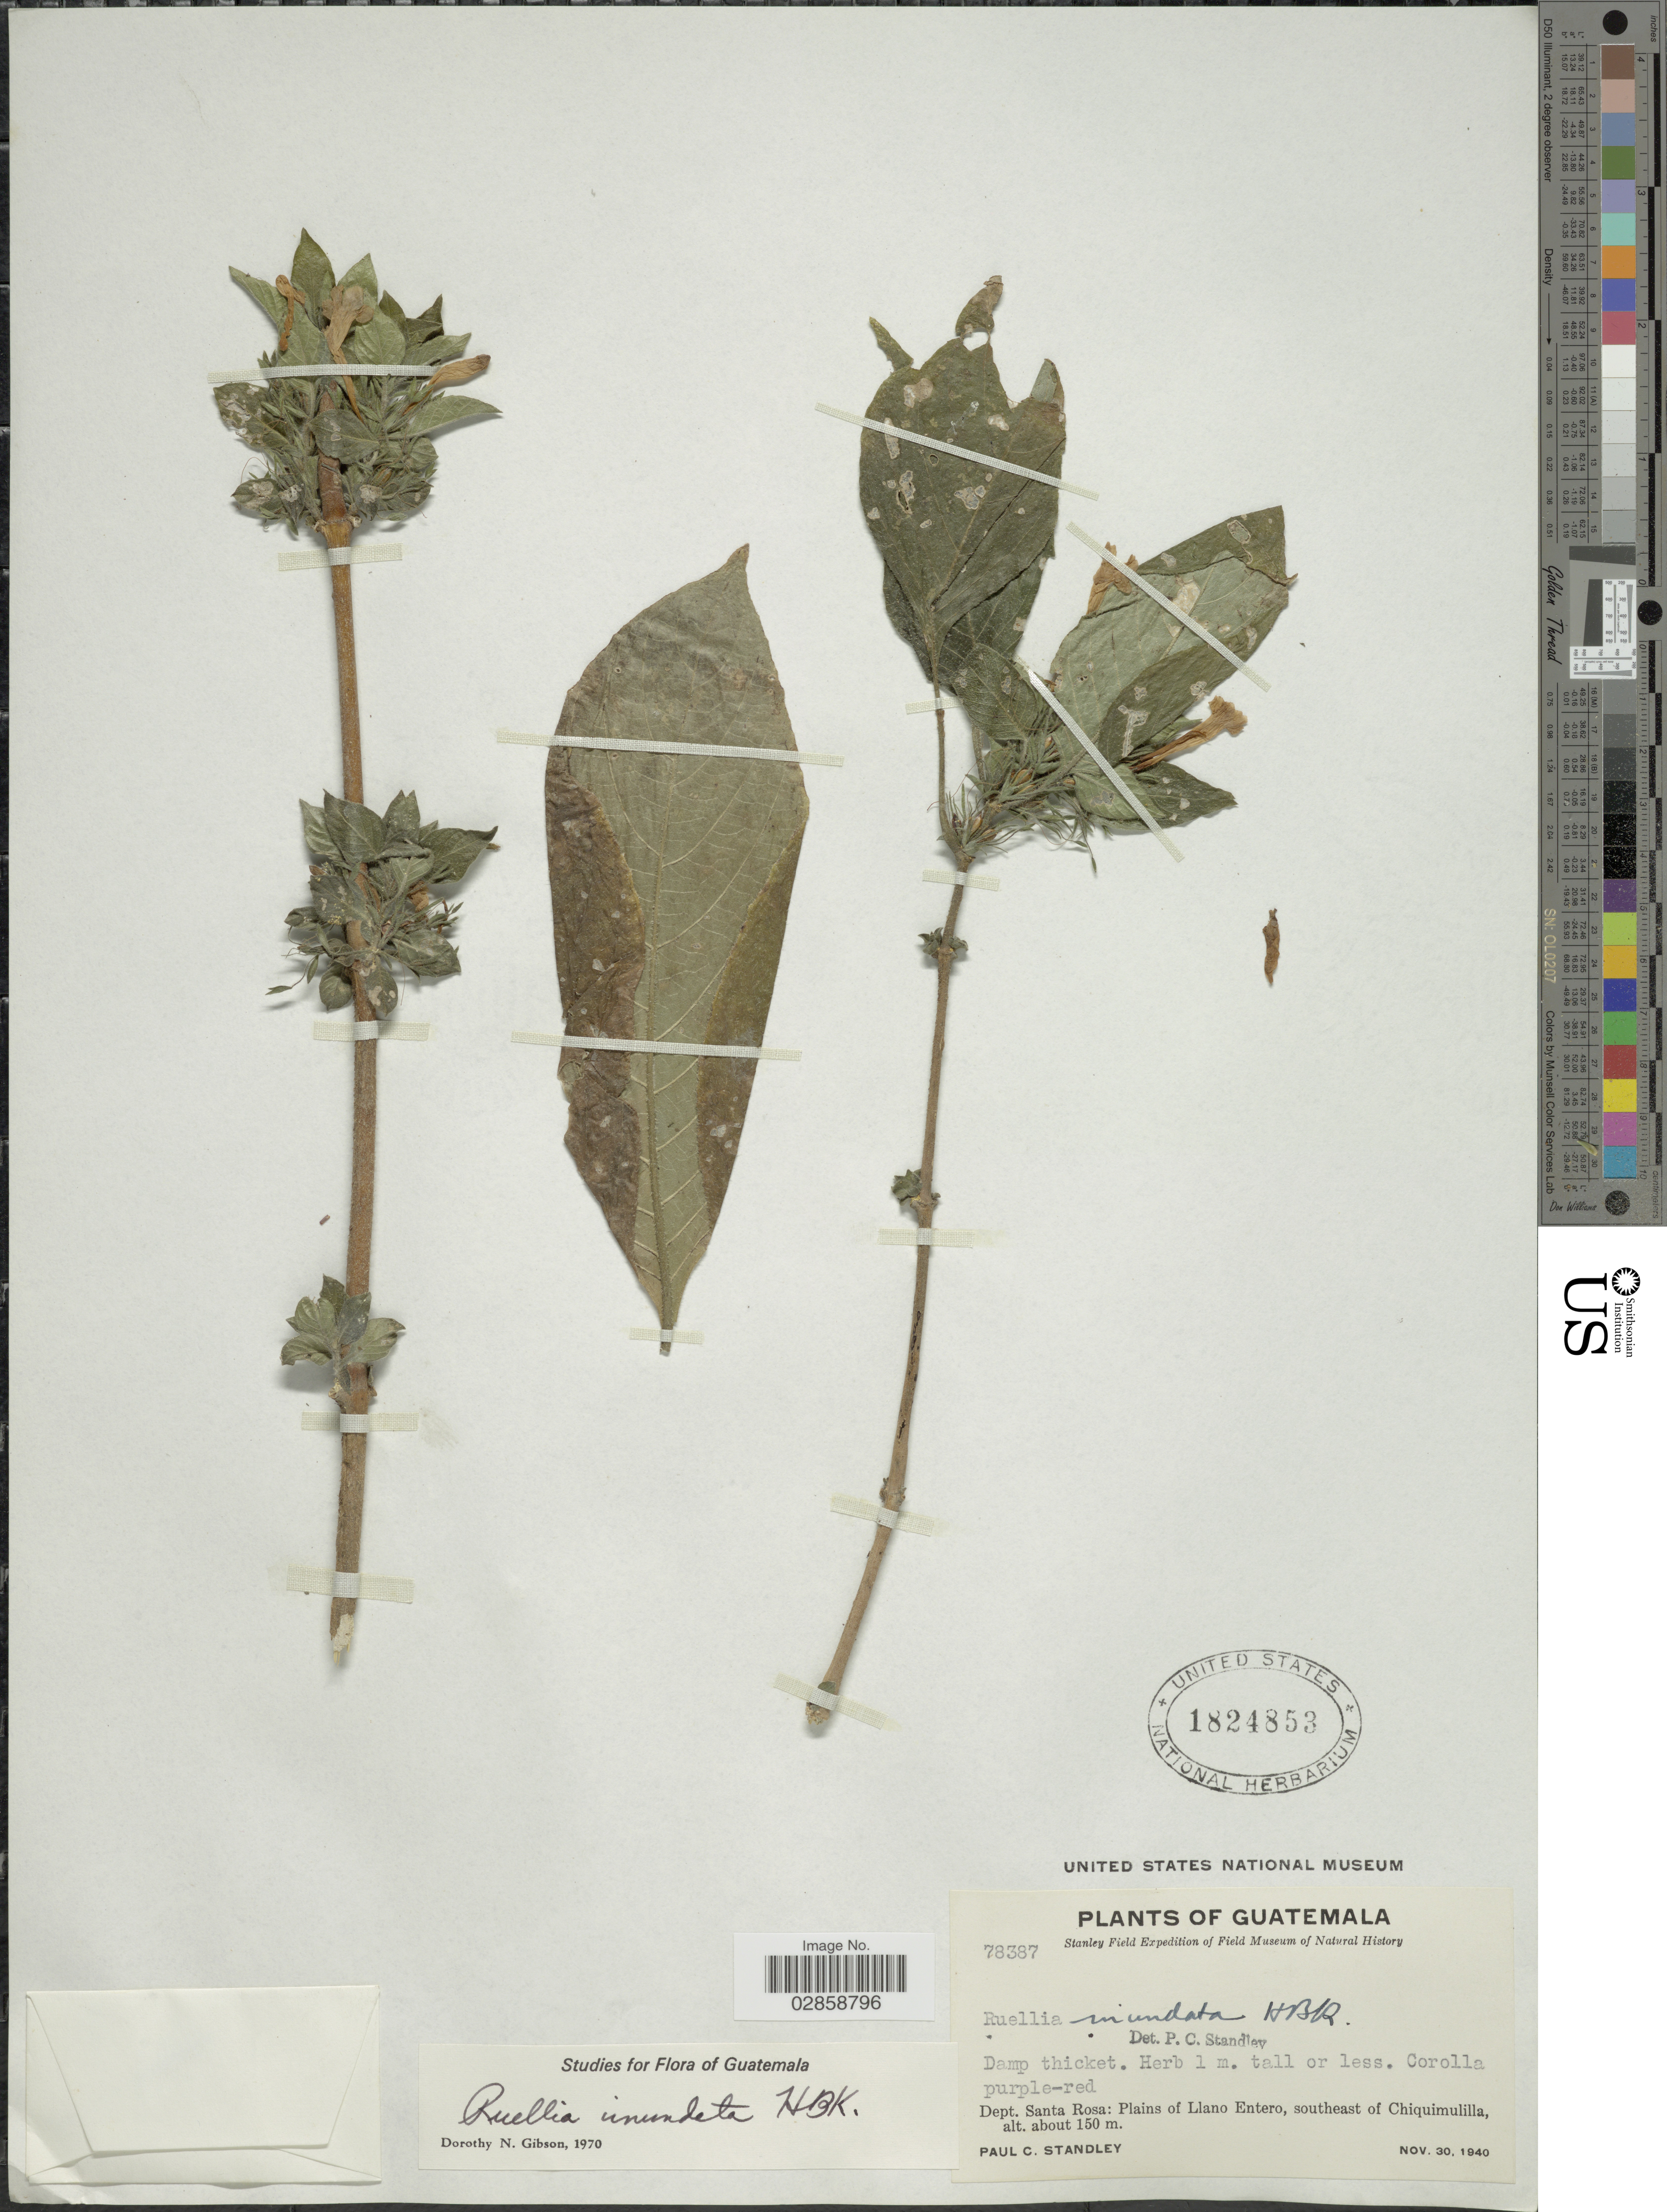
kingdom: Plantae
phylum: Tracheophyta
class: Magnoliopsida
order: Lamiales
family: Acanthaceae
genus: Ruellia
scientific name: Ruellia inundata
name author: Kunth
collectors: P. C. Standley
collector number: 78387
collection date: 1940-11-30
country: Guatemala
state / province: Santa Rosa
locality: Dept. Santa Rosa: Plains of Llano Entero, southeast of Chiquimulilla.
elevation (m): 150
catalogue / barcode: US 1824853